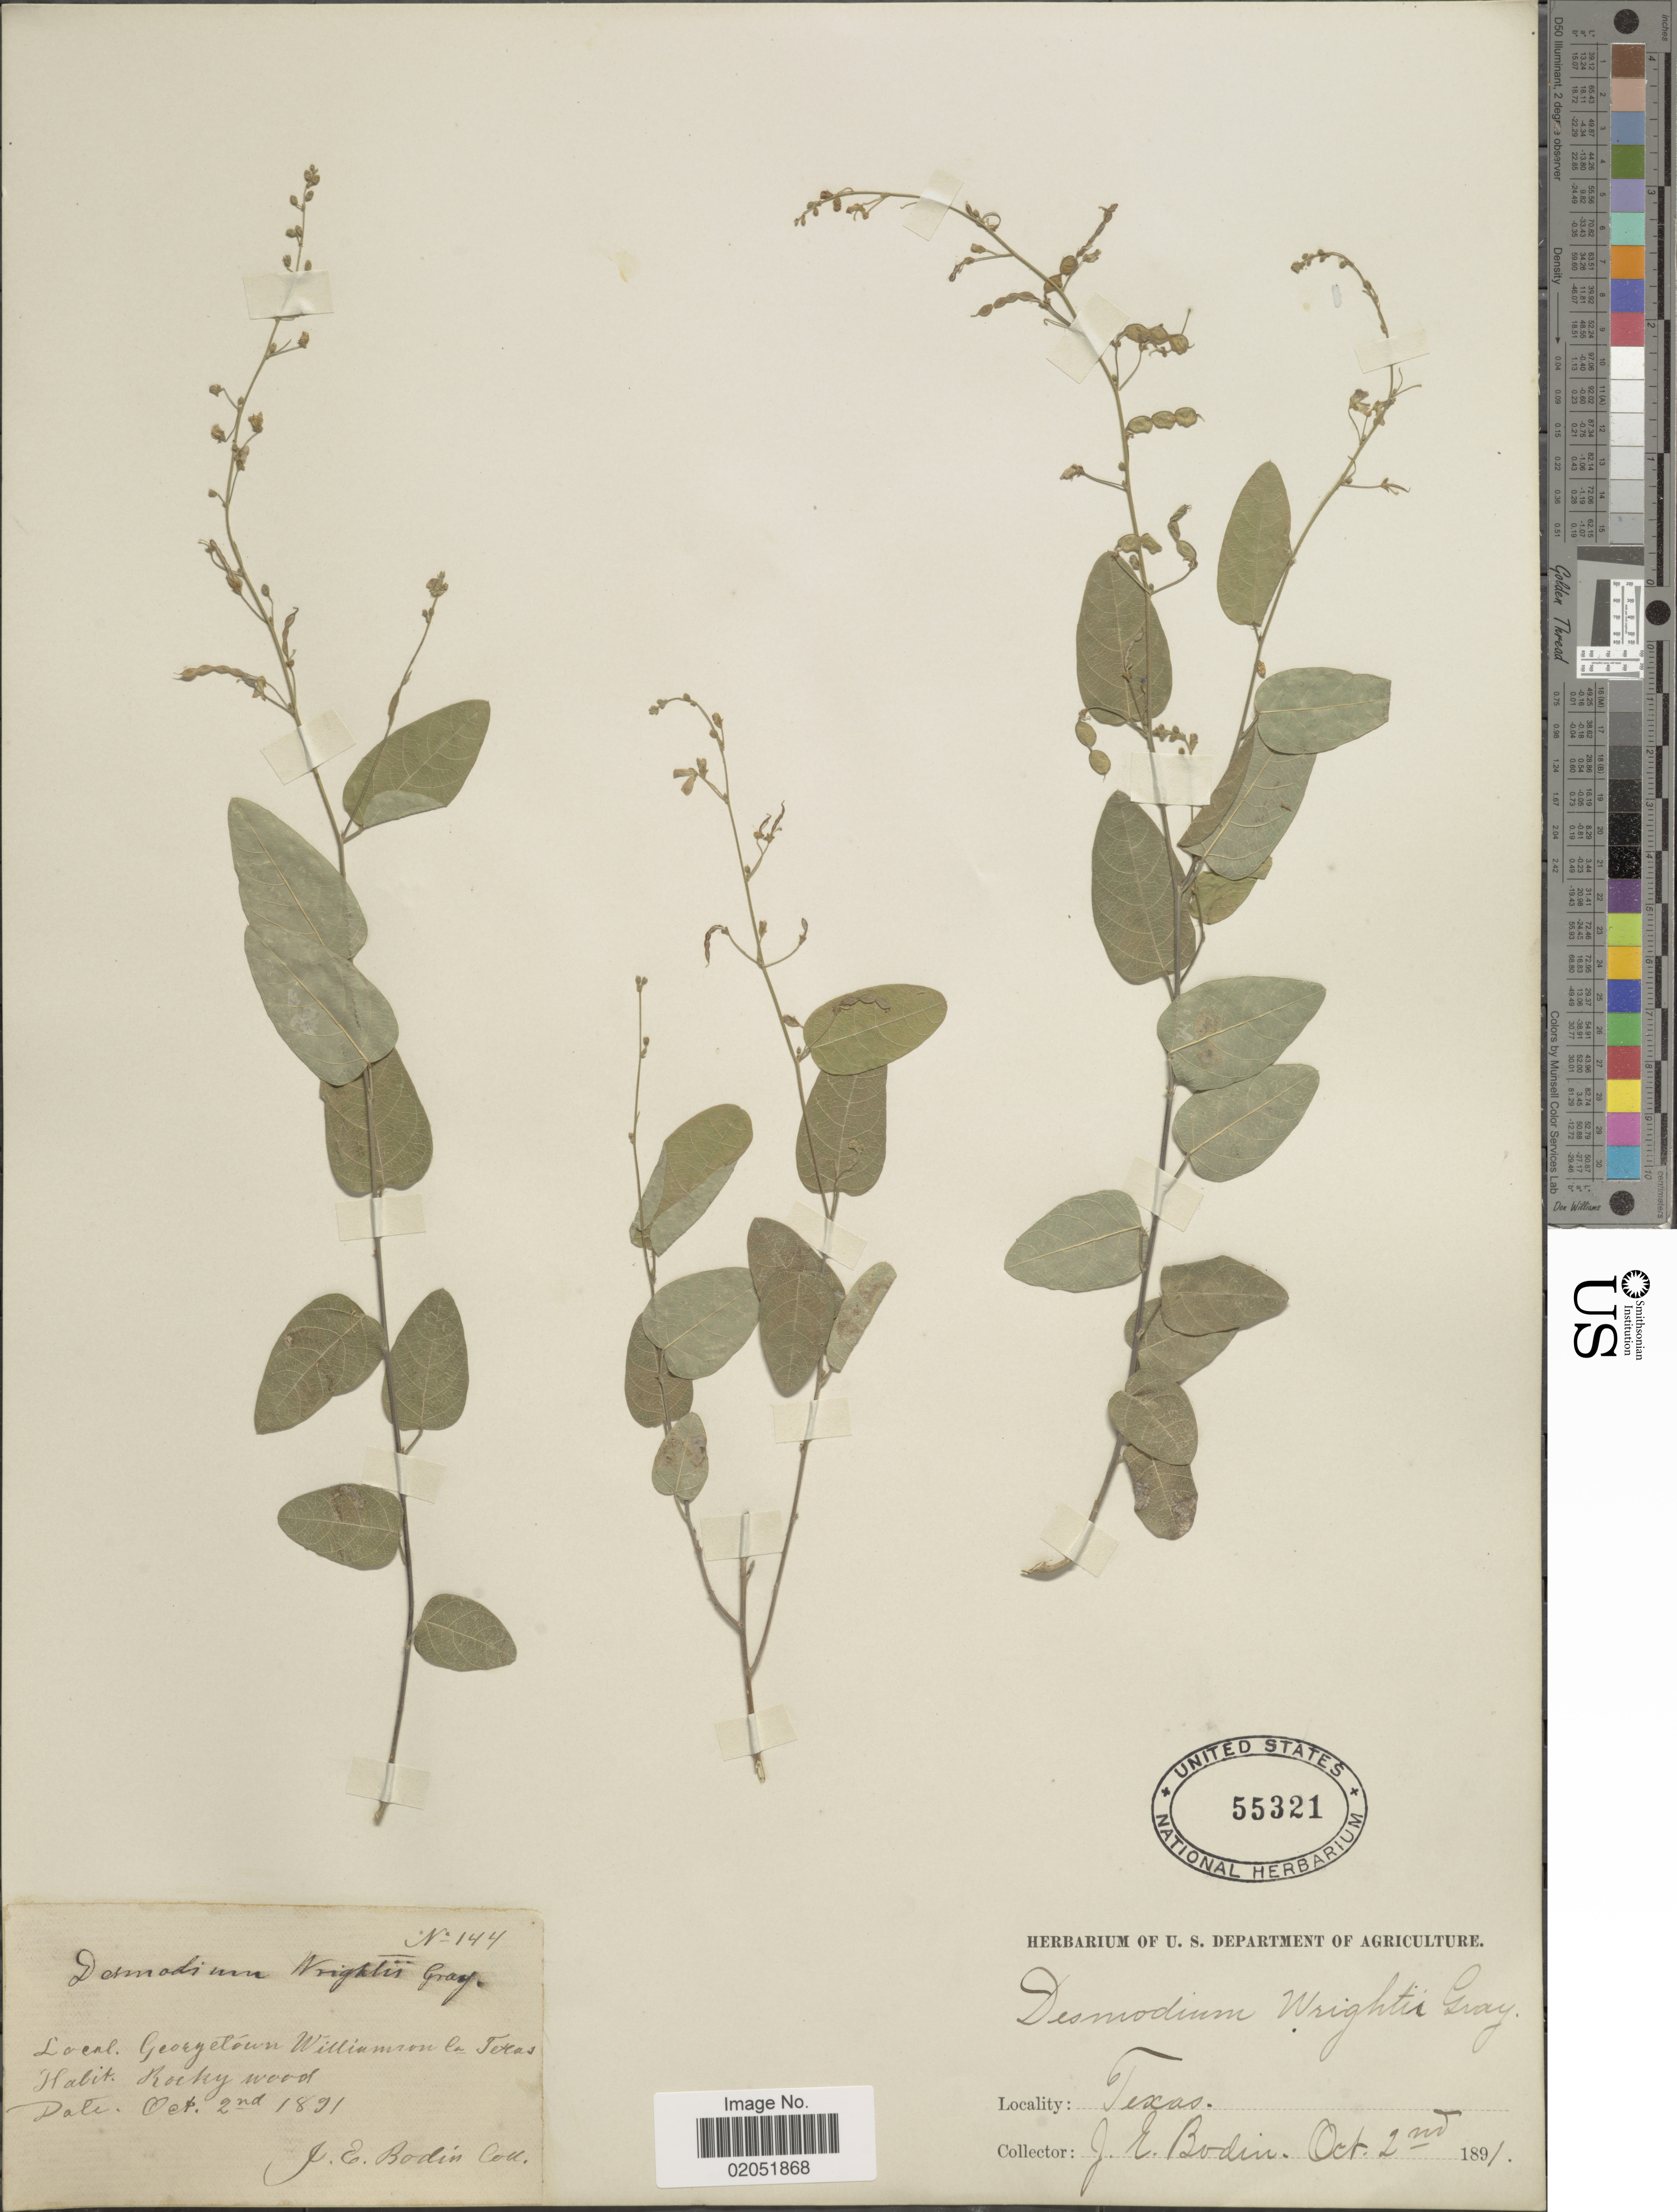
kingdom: Plantae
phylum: Tracheophyta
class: Magnoliopsida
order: Fabales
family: Fabaceae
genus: Desmodium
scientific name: Desmodium wrightii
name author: A. Gray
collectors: J. E. Bodin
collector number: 144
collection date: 1891-10-02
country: United States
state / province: Texas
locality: Georgetown Williamson Co Texas,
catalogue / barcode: US 55321